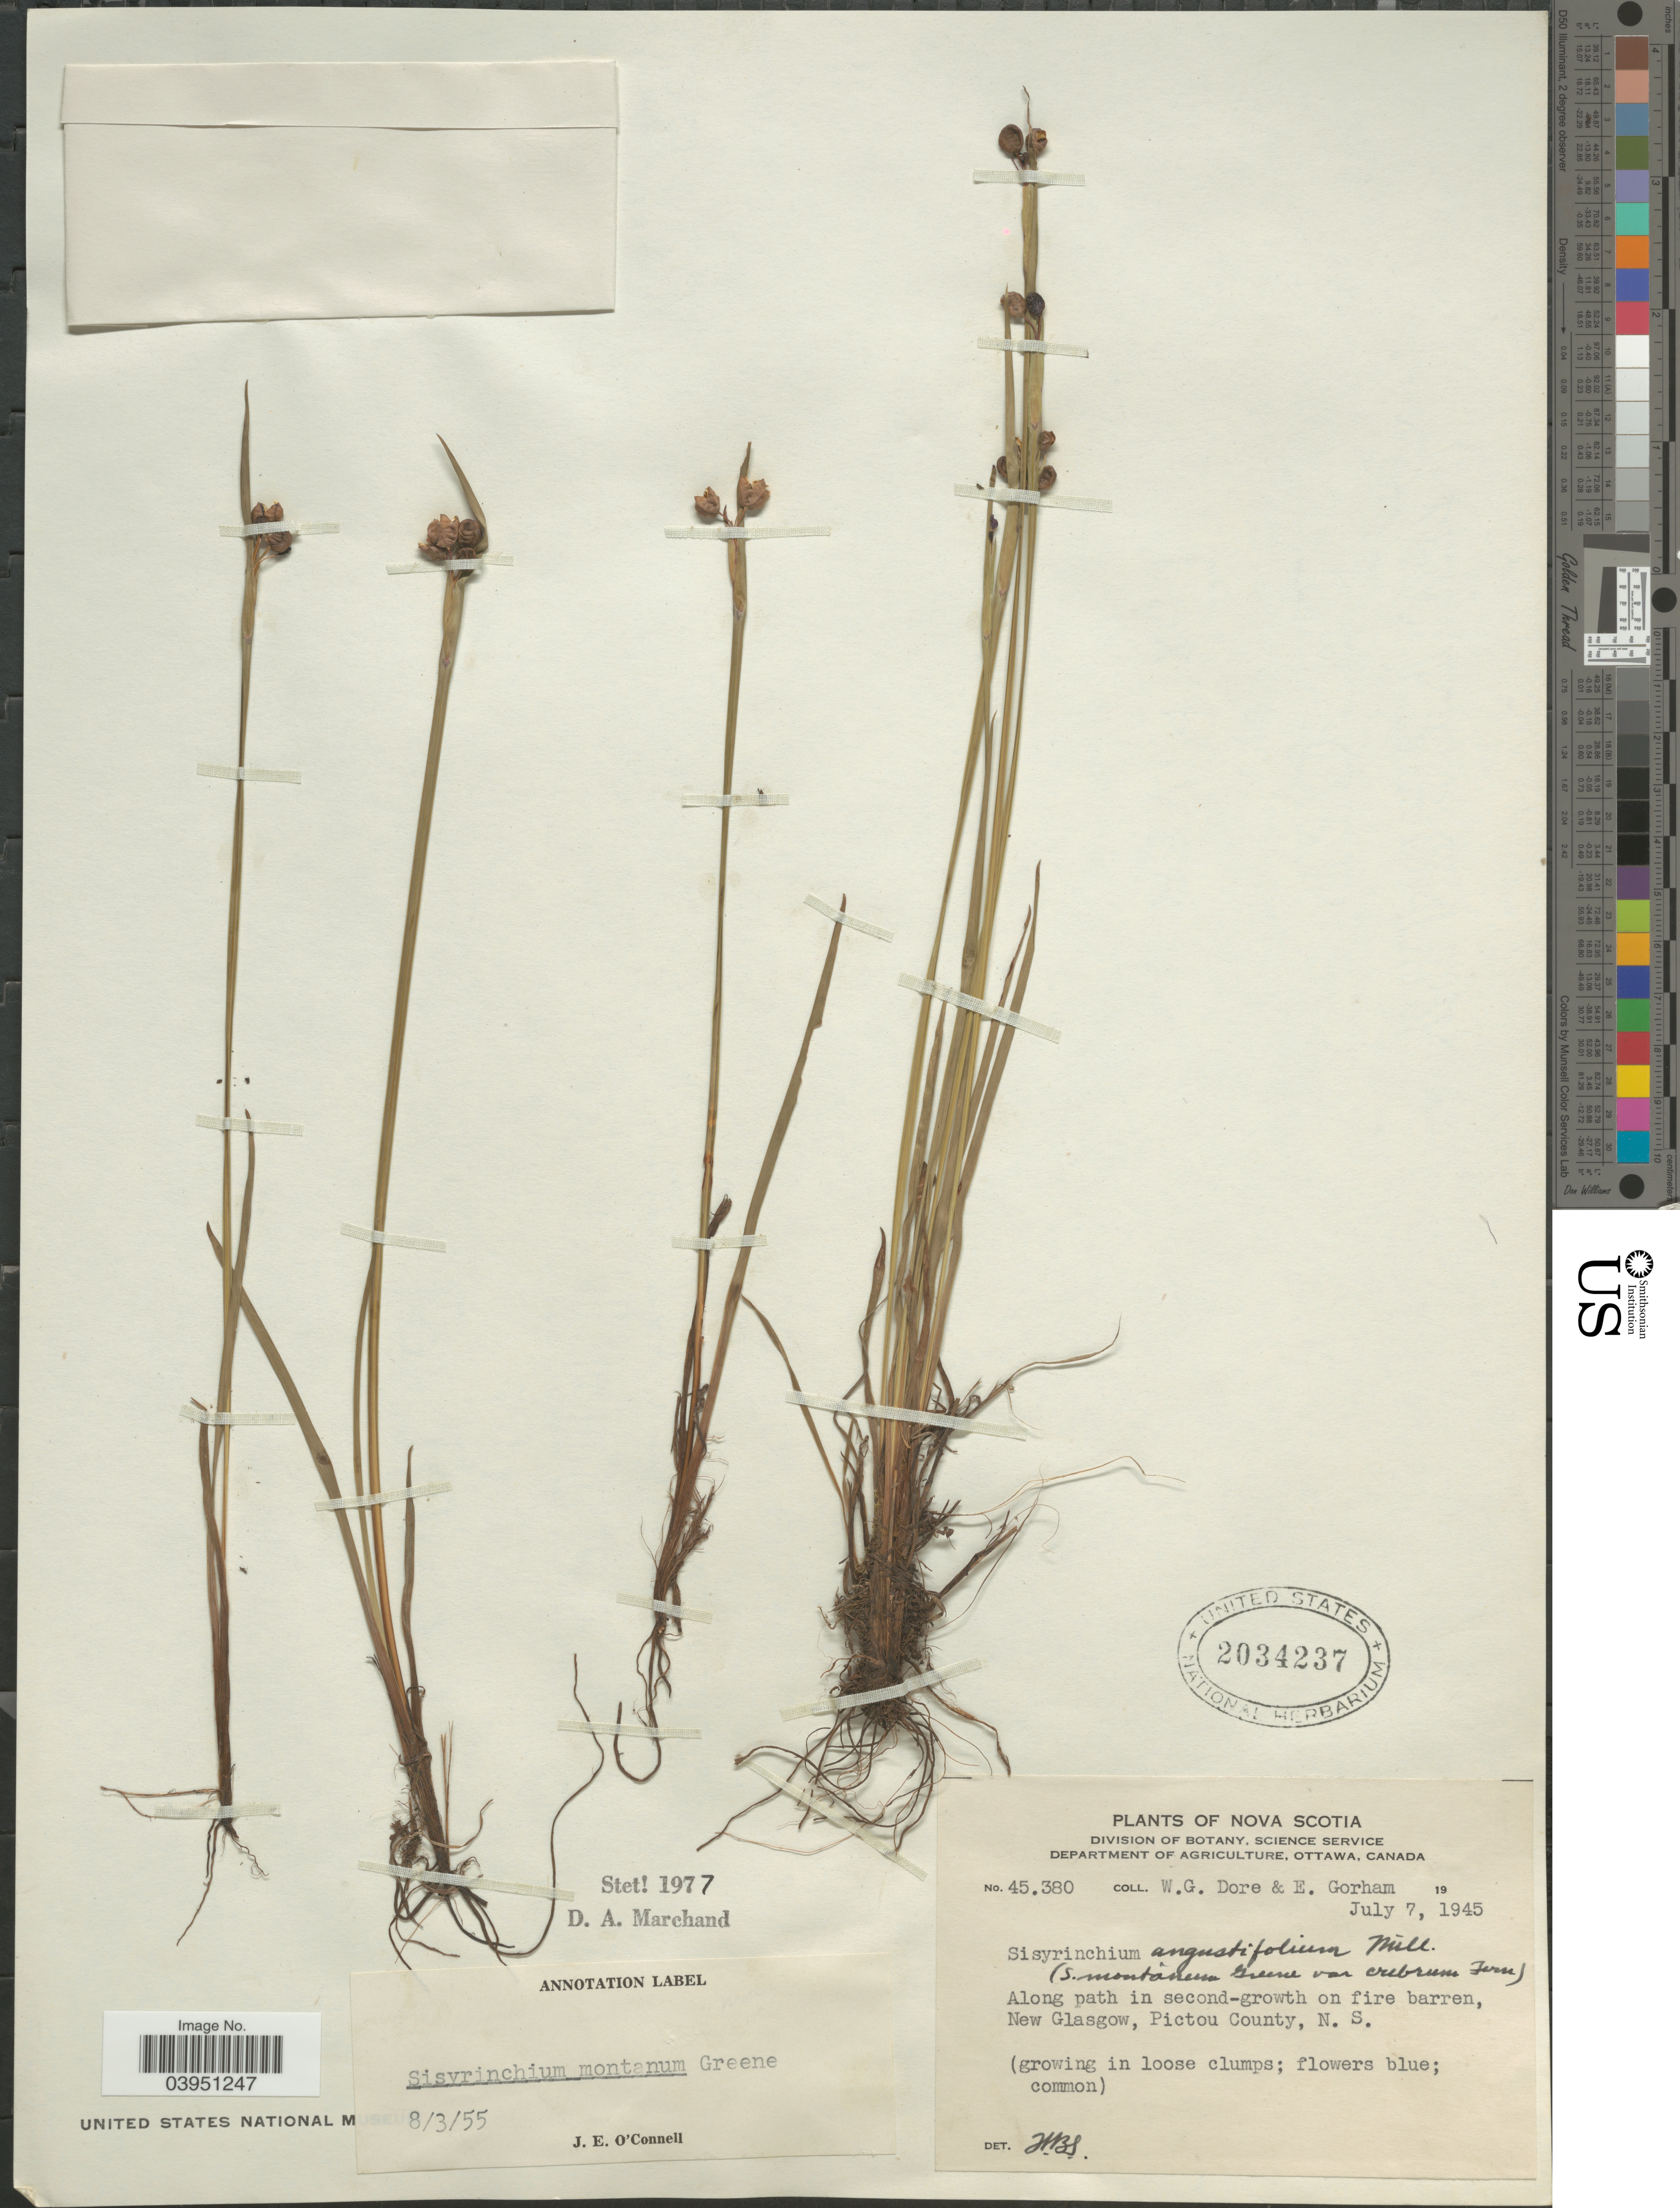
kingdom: Plantae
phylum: Tracheophyta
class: Liliopsida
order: Asparagales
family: Iridaceae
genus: Sisyrinchium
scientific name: Sisyrinchium montanum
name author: Greene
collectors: W. Dore & E. Gorham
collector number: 45380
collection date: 1945-07-07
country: Canada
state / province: Nova Scotia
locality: Along path in second-growth on fire barren, New Glasgow, Pictou County.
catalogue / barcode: US 2034237